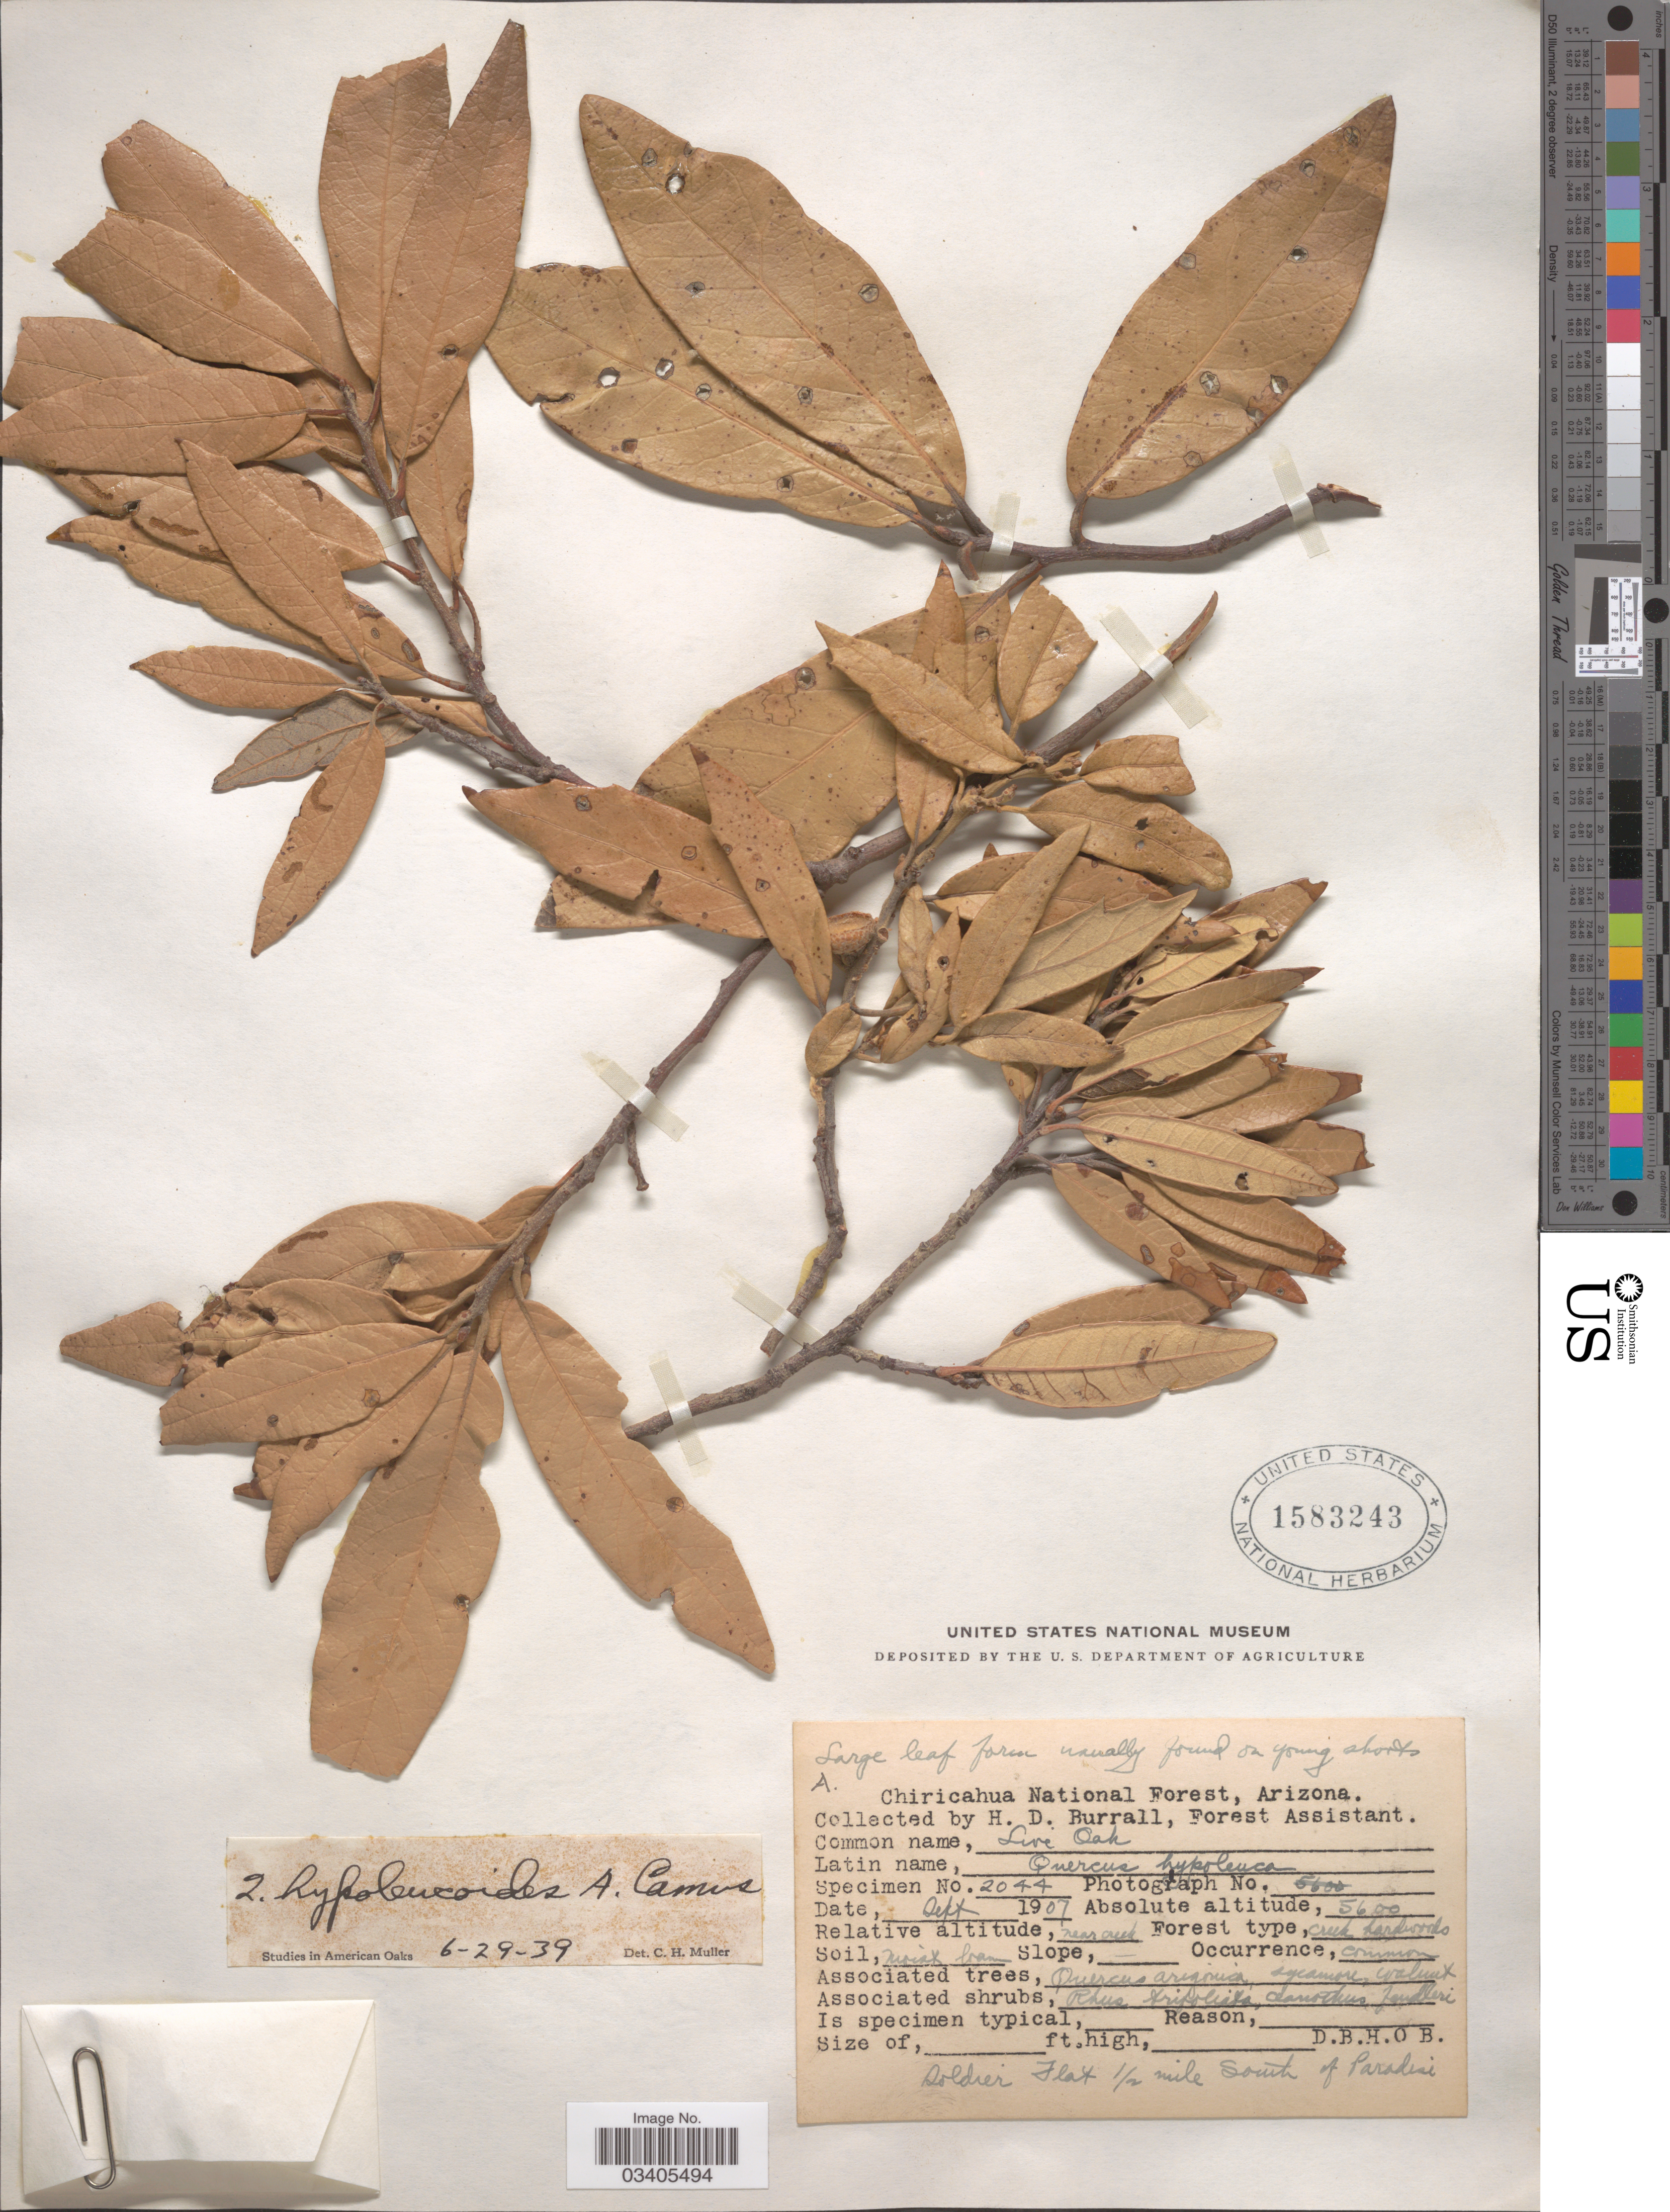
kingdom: Plantae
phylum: Tracheophyta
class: Magnoliopsida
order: Fagales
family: Fagaceae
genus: Quercus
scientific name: Quercus hypoleucoides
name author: A. Camus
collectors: H. Burrall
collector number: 2044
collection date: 1907-09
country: United States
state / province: Arizona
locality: Chiricahua National Forest. Soldier Flat 1/2 mile South of Paradise.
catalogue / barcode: US 1583243